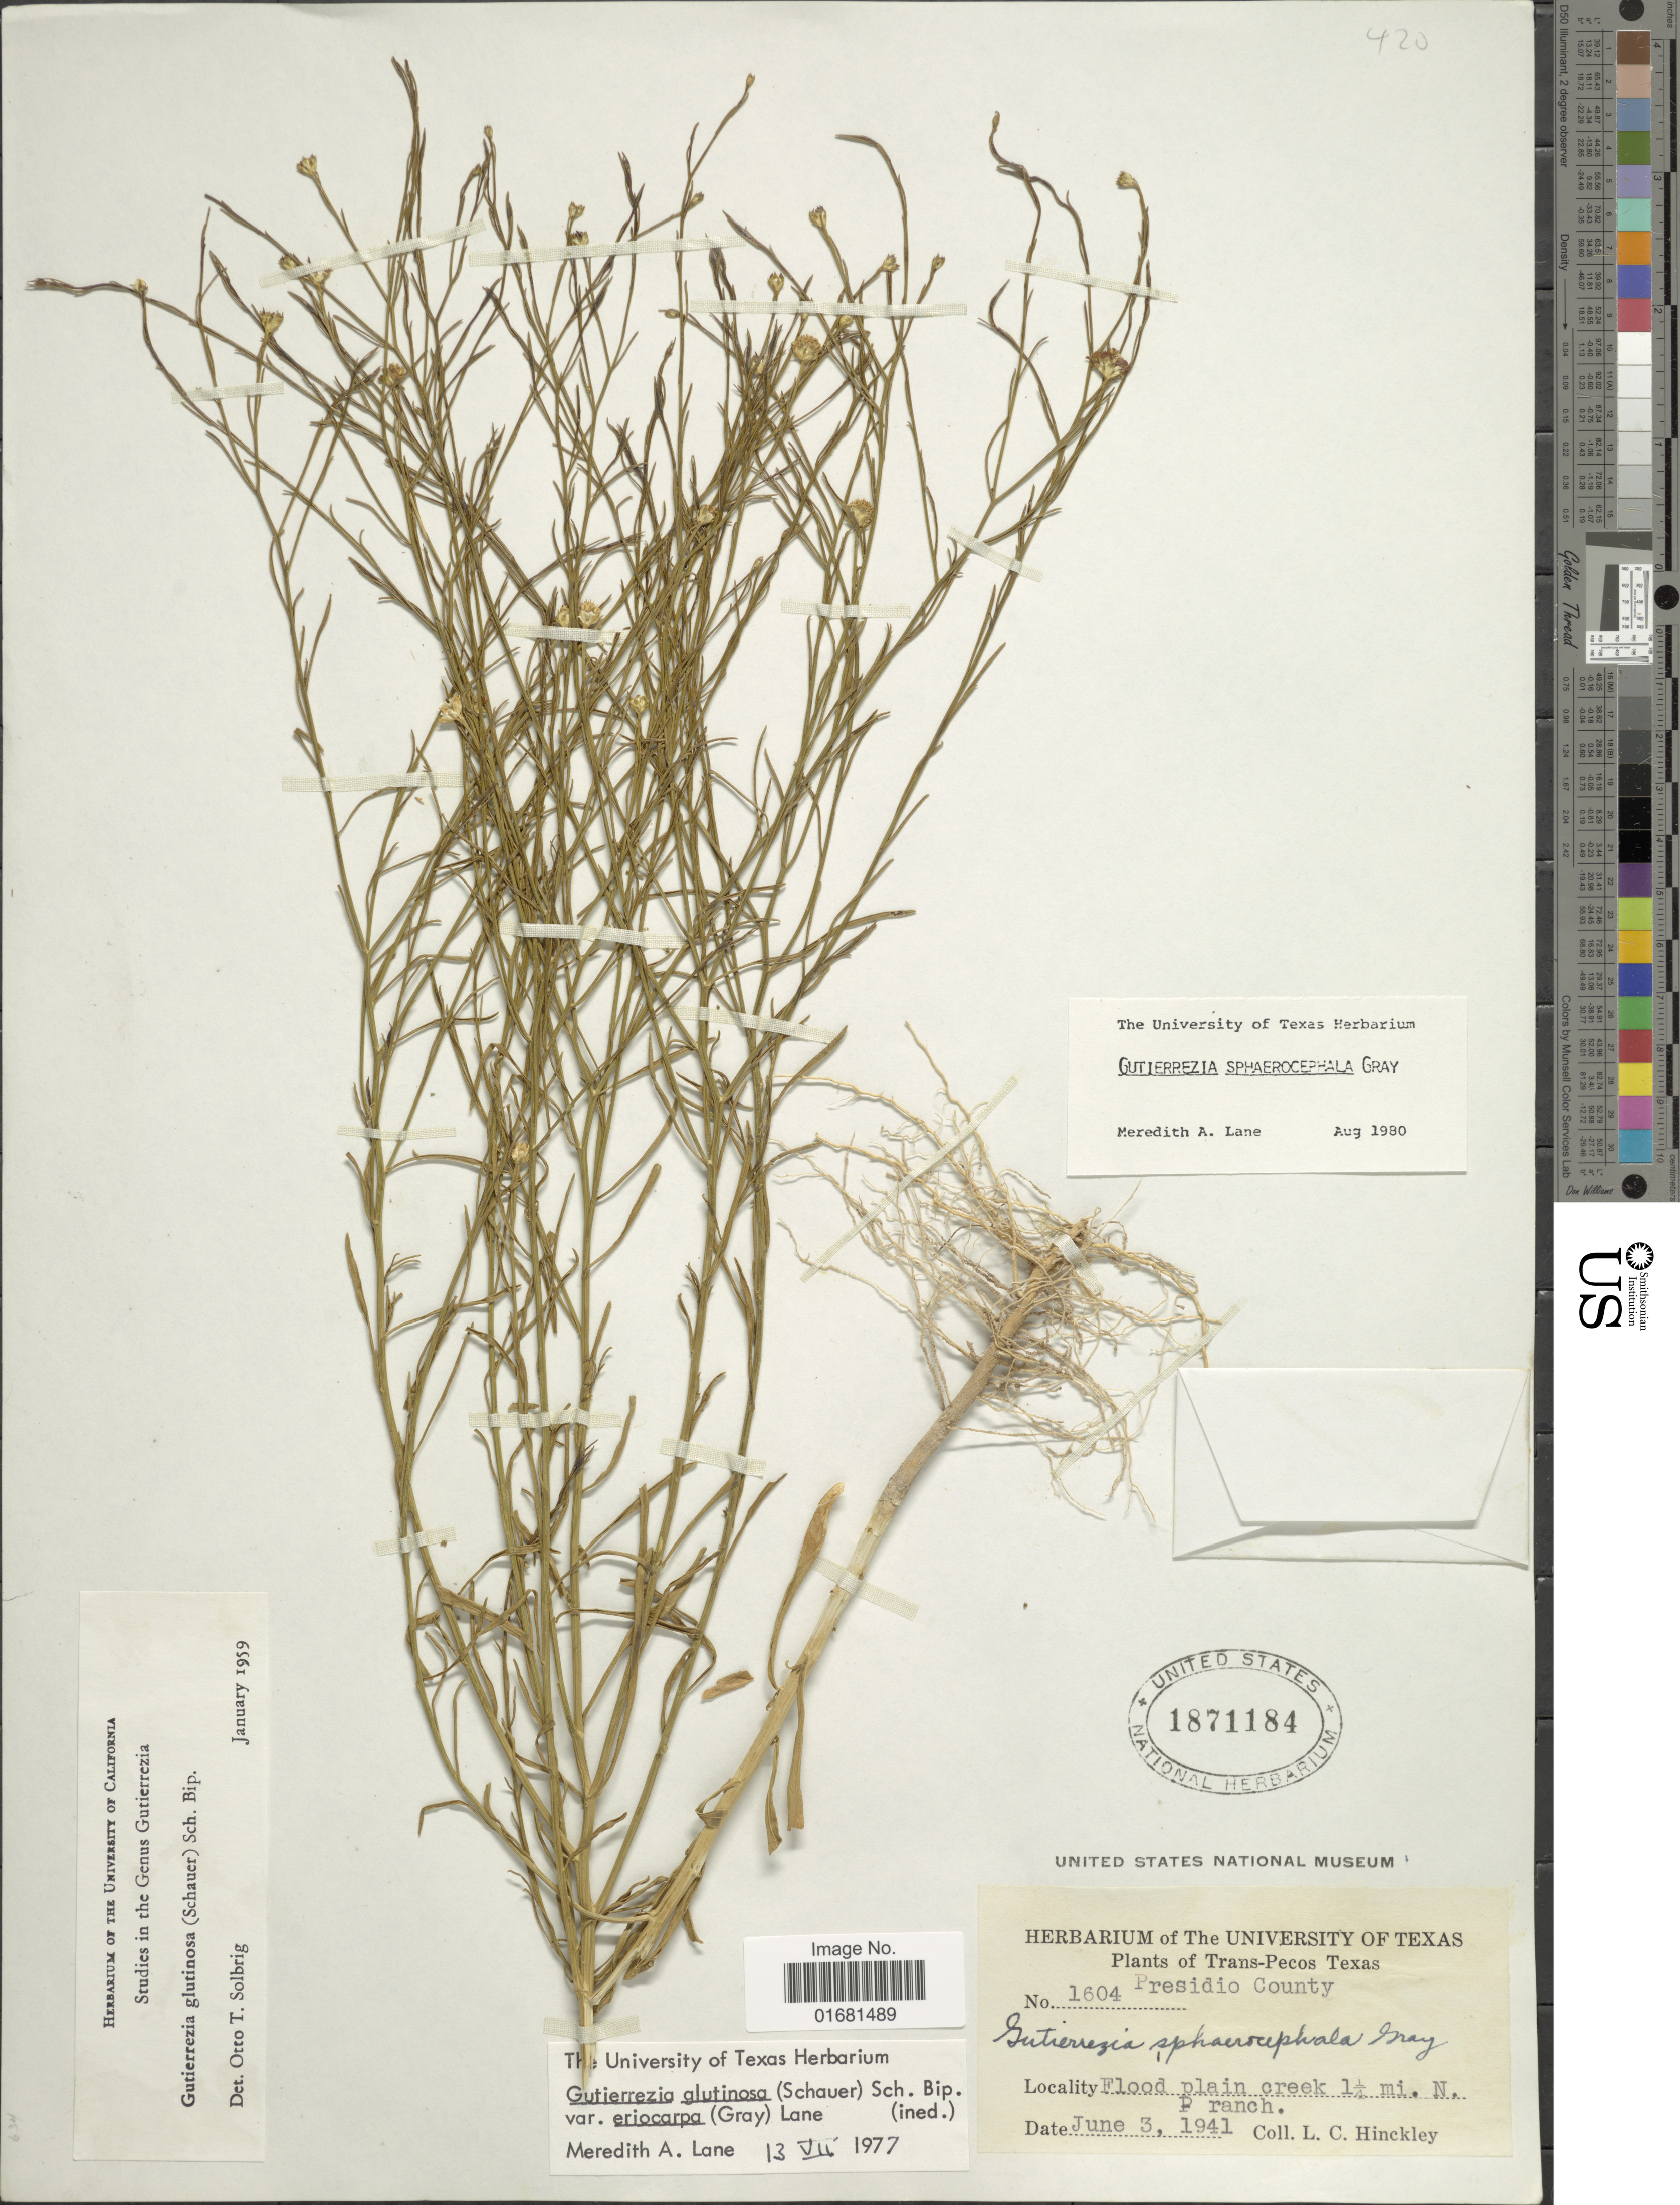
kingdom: Plantae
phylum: Tracheophyta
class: Magnoliopsida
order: Asterales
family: Asteraceae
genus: Gutierrezia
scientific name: Gutierrezia sphaerocephala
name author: A. Gray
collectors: L. Hinckley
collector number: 1604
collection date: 1941-06-03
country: United States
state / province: Texas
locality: Trans-Pecos Texas. Presidio County. Flood plain creek 1 1/4 mi. N. P. Ranch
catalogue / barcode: US 1871184